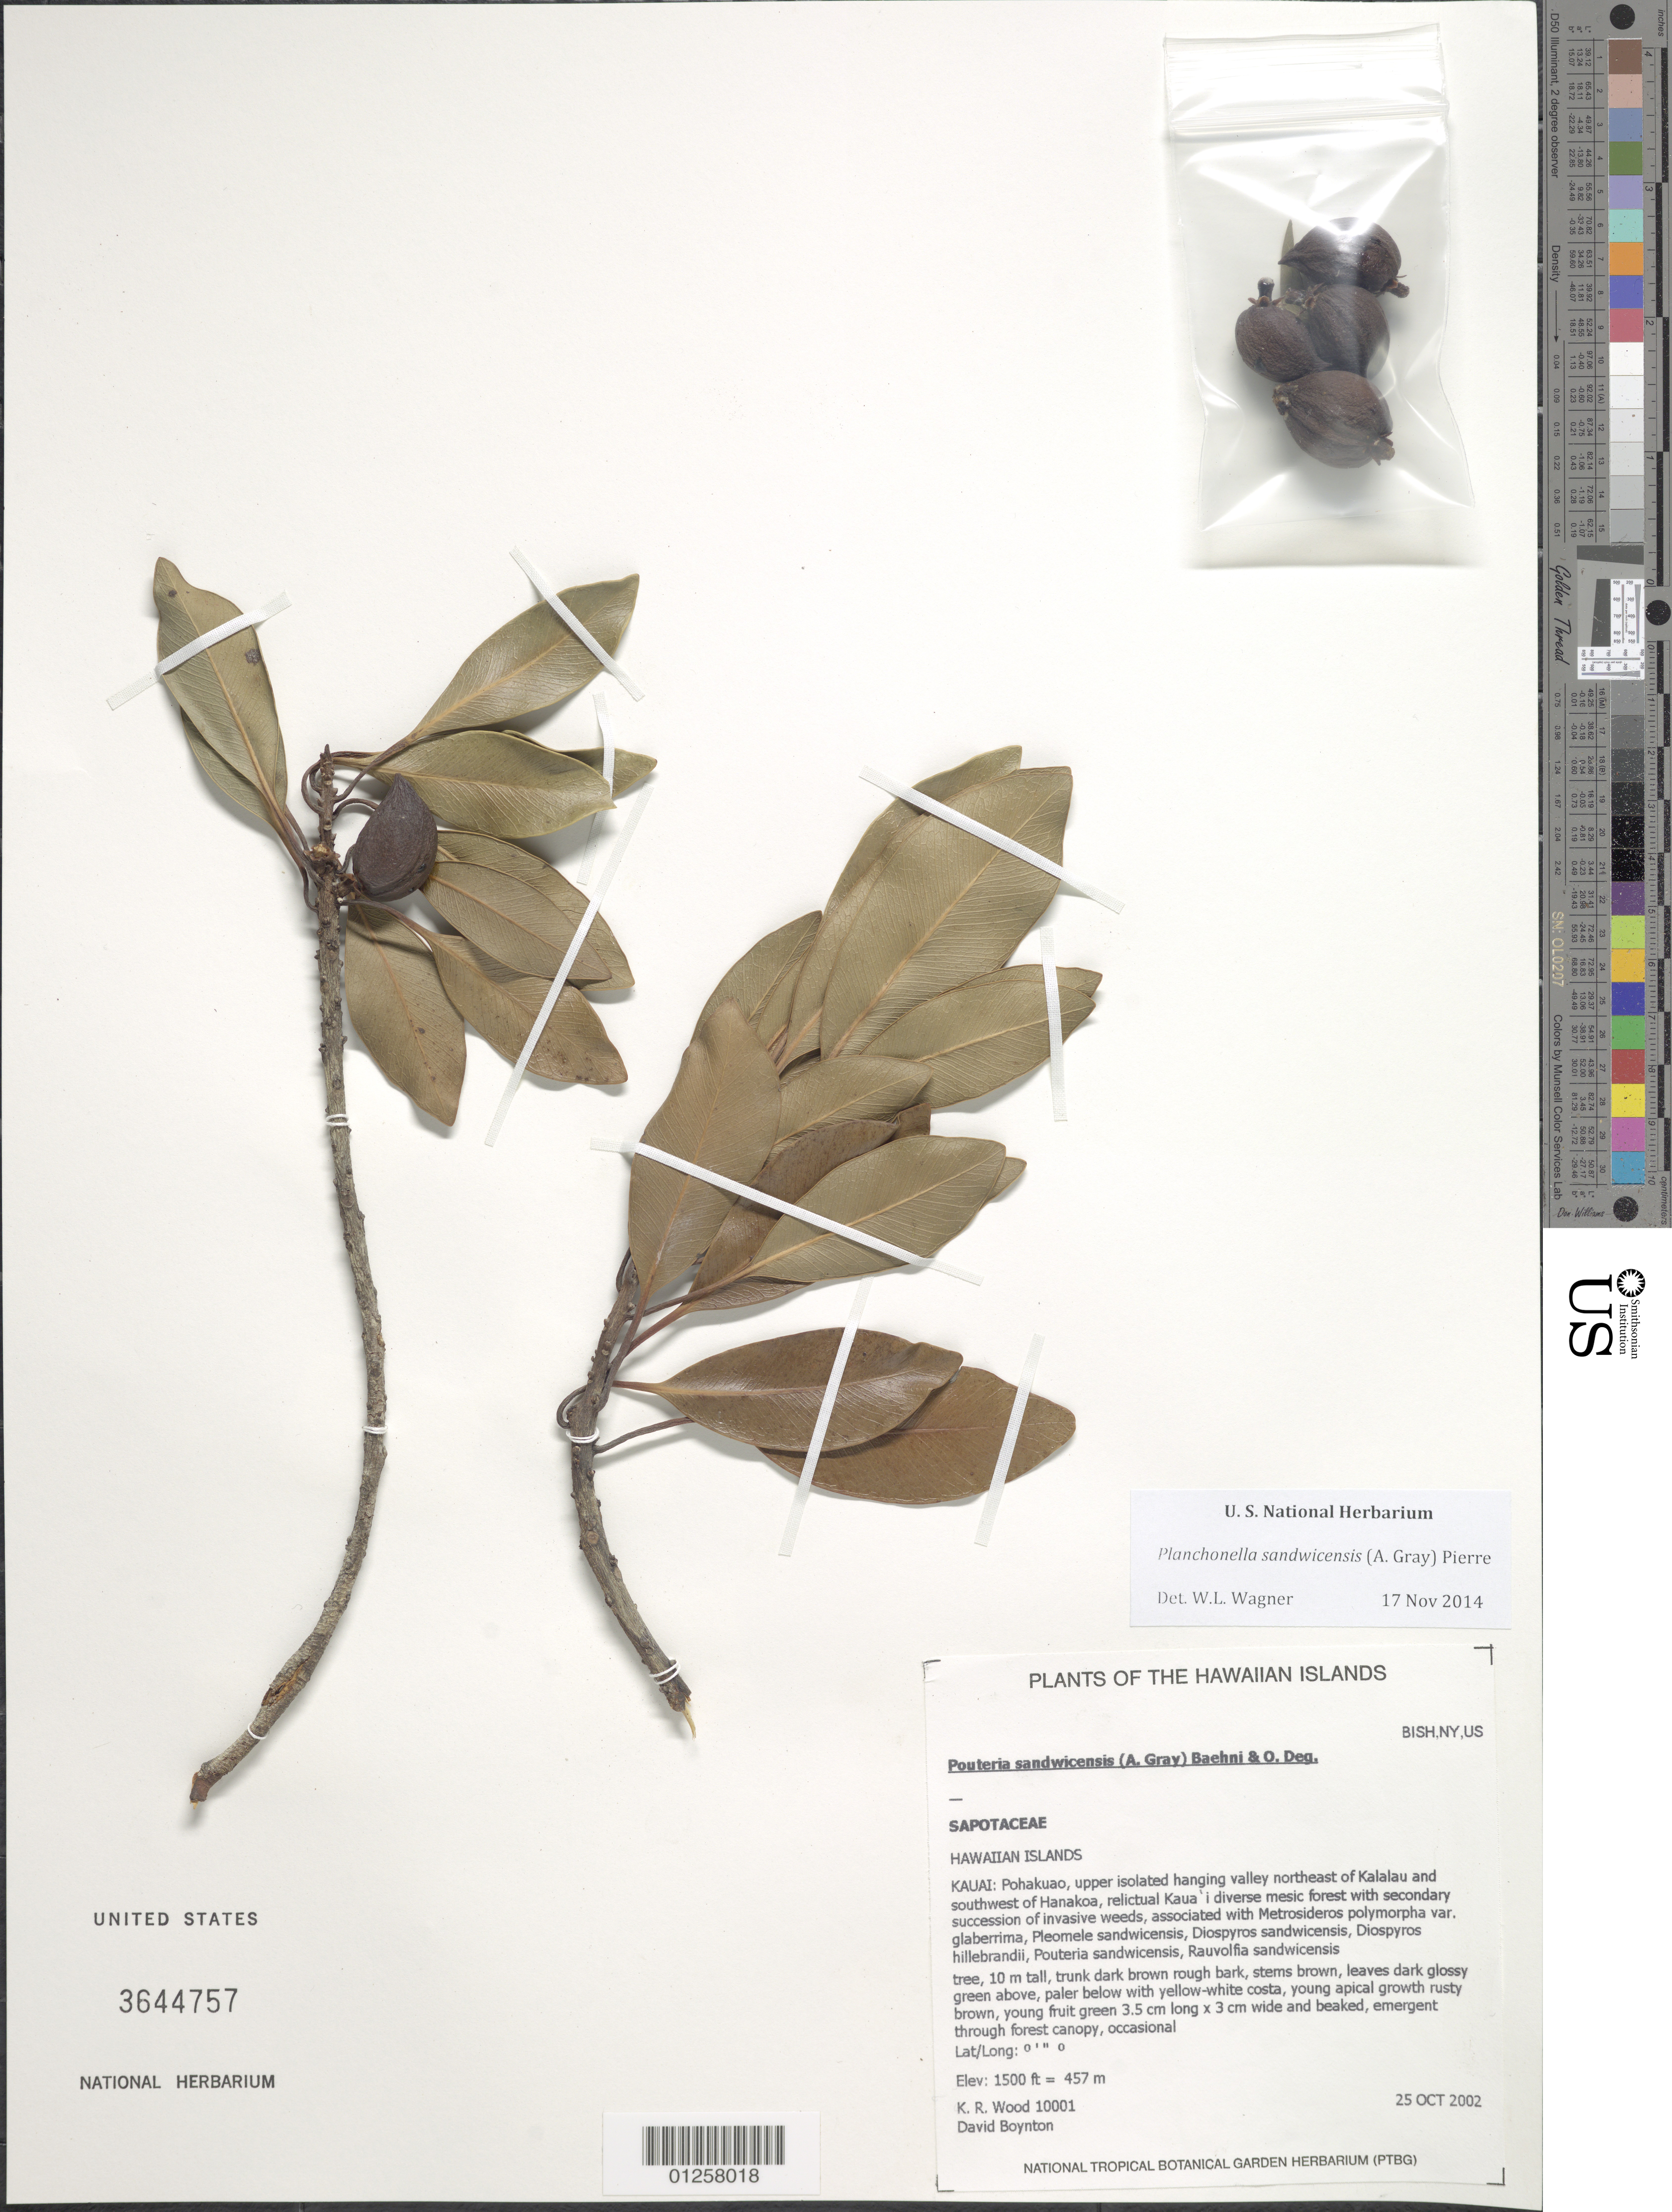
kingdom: Plantae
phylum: Tracheophyta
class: Magnoliopsida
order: Ericales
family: Sapotaceae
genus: Planchonella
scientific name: Planchonella spathulata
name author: (Hillebr.) Pierre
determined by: Havran, J. C.; et al.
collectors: K. R. Wood & D. Boynton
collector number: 10001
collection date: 2002-10-25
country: United States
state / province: Hawaii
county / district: Kauai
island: Kaua'i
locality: Pohakuao, upper isolated hanging valley northeast of Kalalau and southwest of Hanakoa, relictual Kaua'i.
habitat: Mesic forest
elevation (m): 457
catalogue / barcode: US 3644757